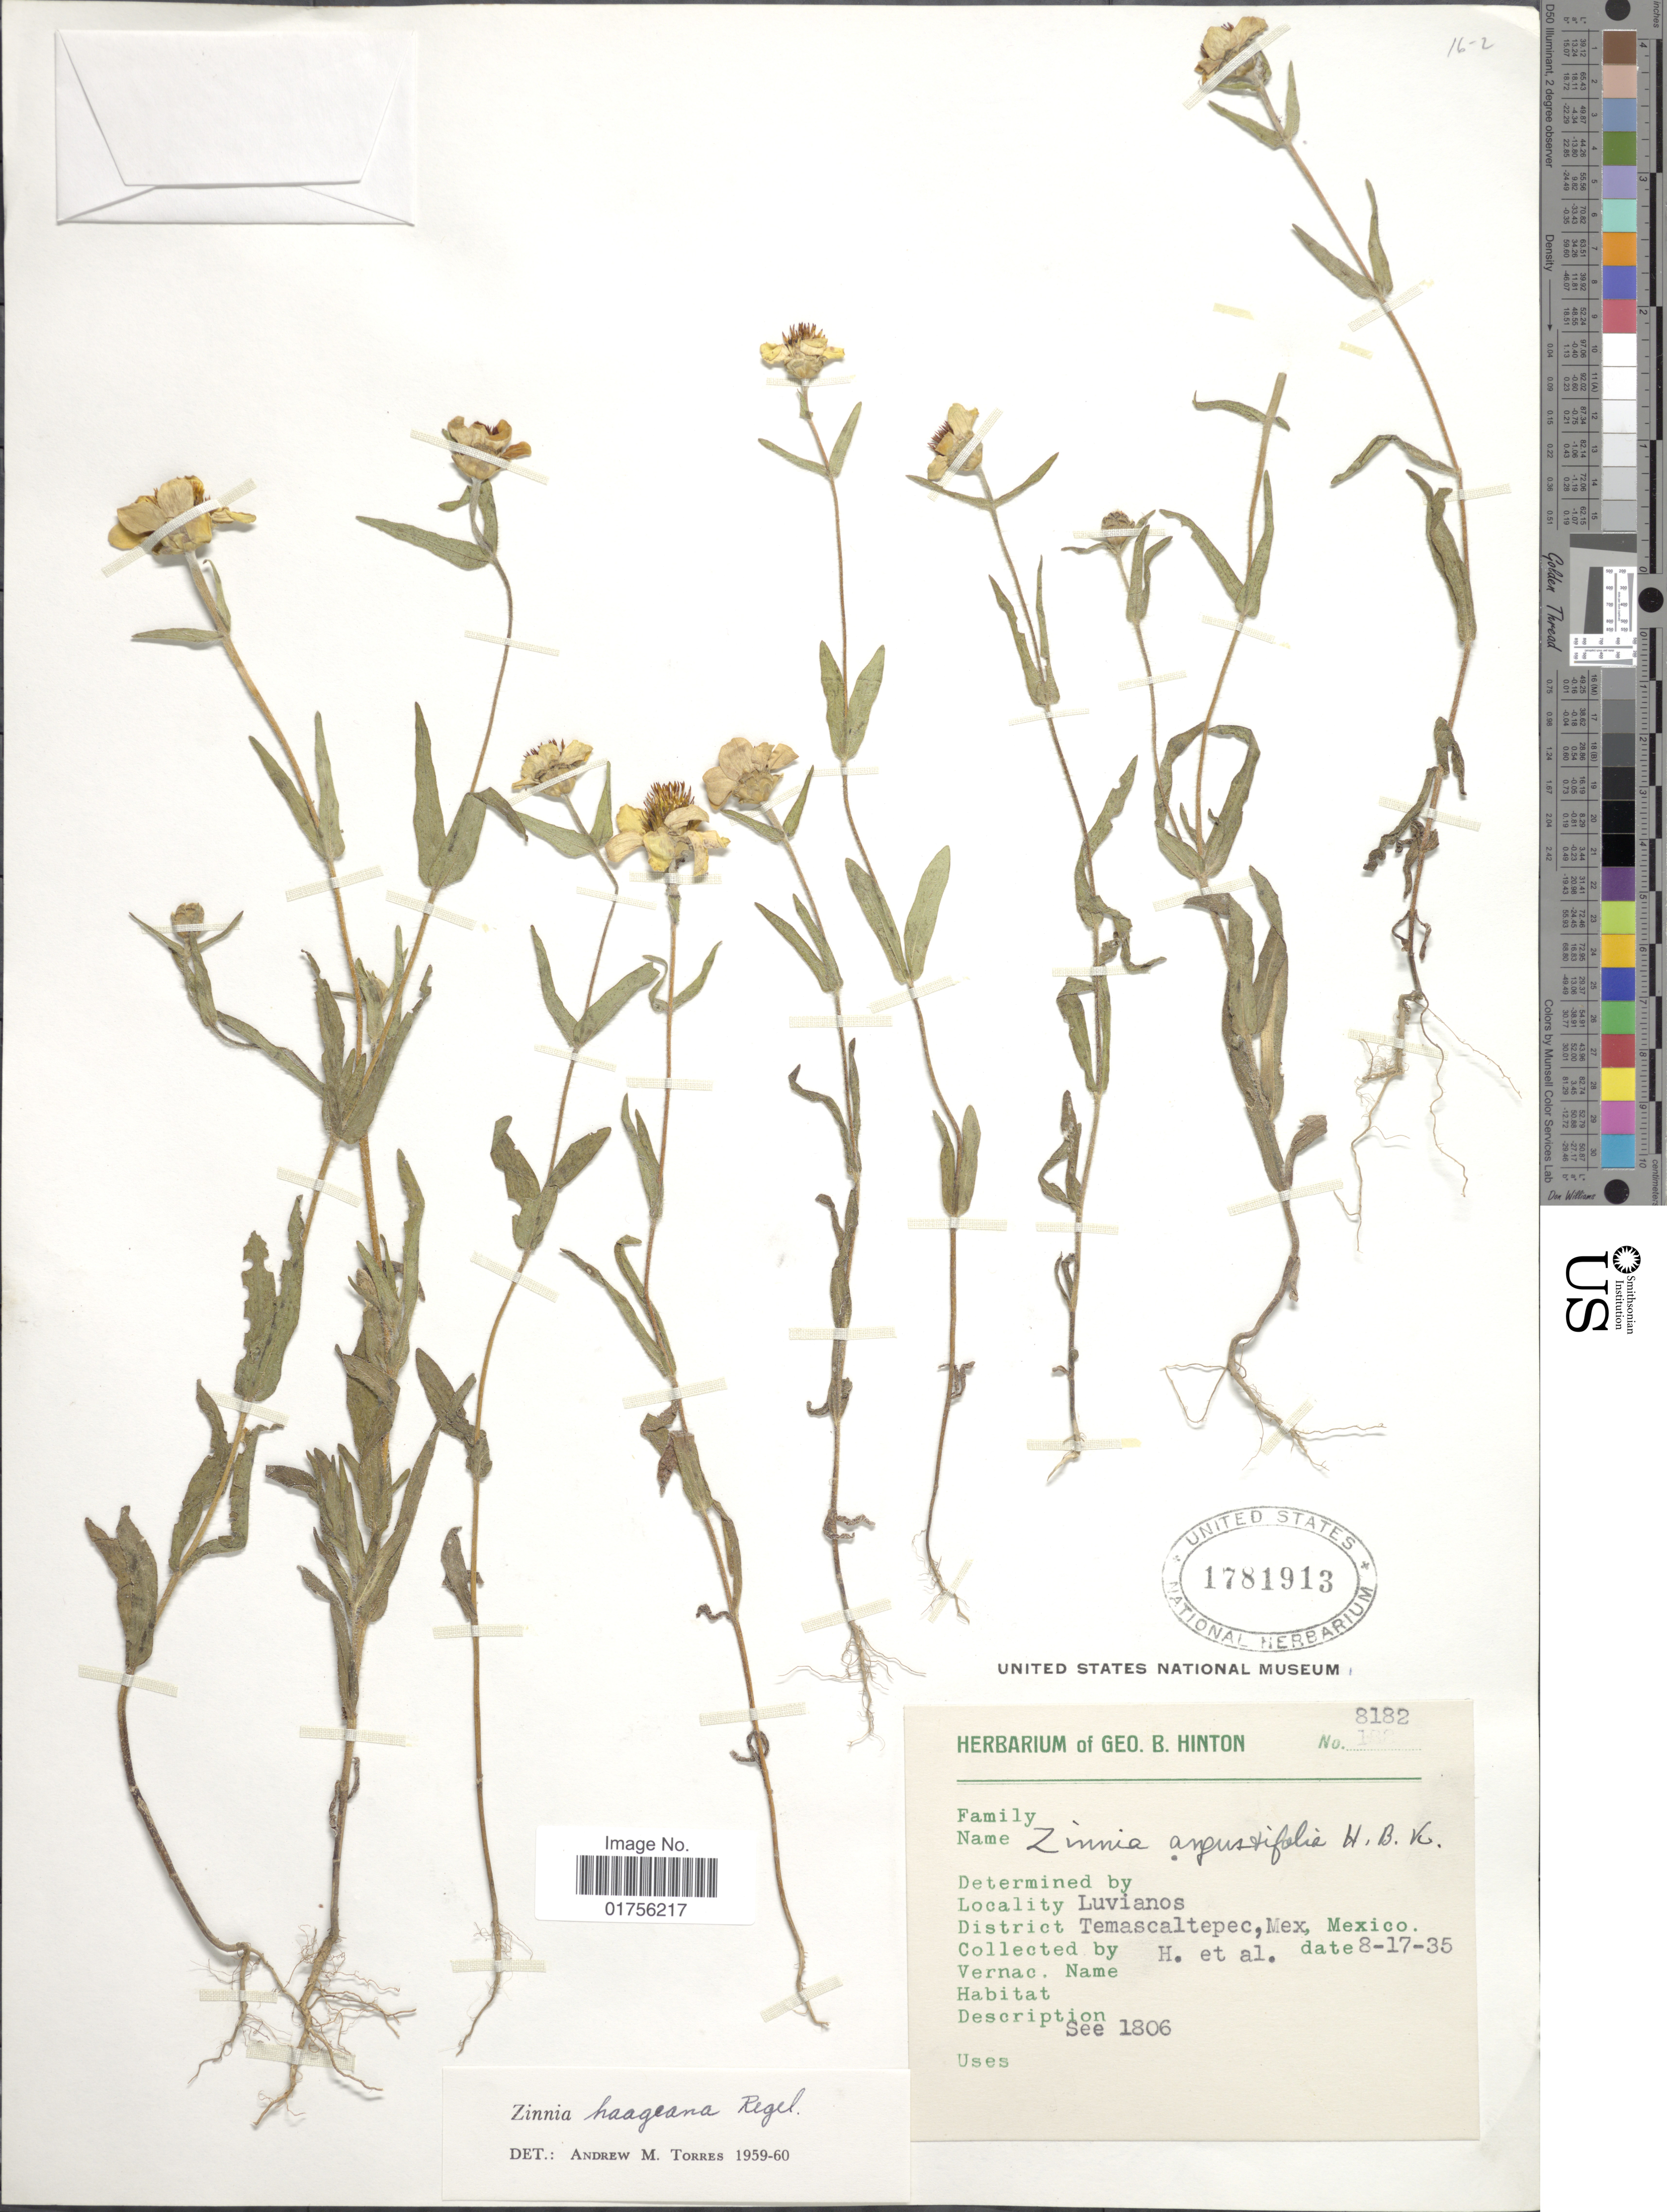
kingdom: Plantae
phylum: Tracheophyta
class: Magnoliopsida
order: Asterales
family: Asteraceae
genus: Zinnia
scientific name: Zinnia haageana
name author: Regel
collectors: G. B. Hinton & et al.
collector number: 8182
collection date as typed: Transcribed d/m/y: 17/8/35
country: Mexico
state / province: México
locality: Luvianos, District Temascaltepex, Mex., Mexico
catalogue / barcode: US 1781913